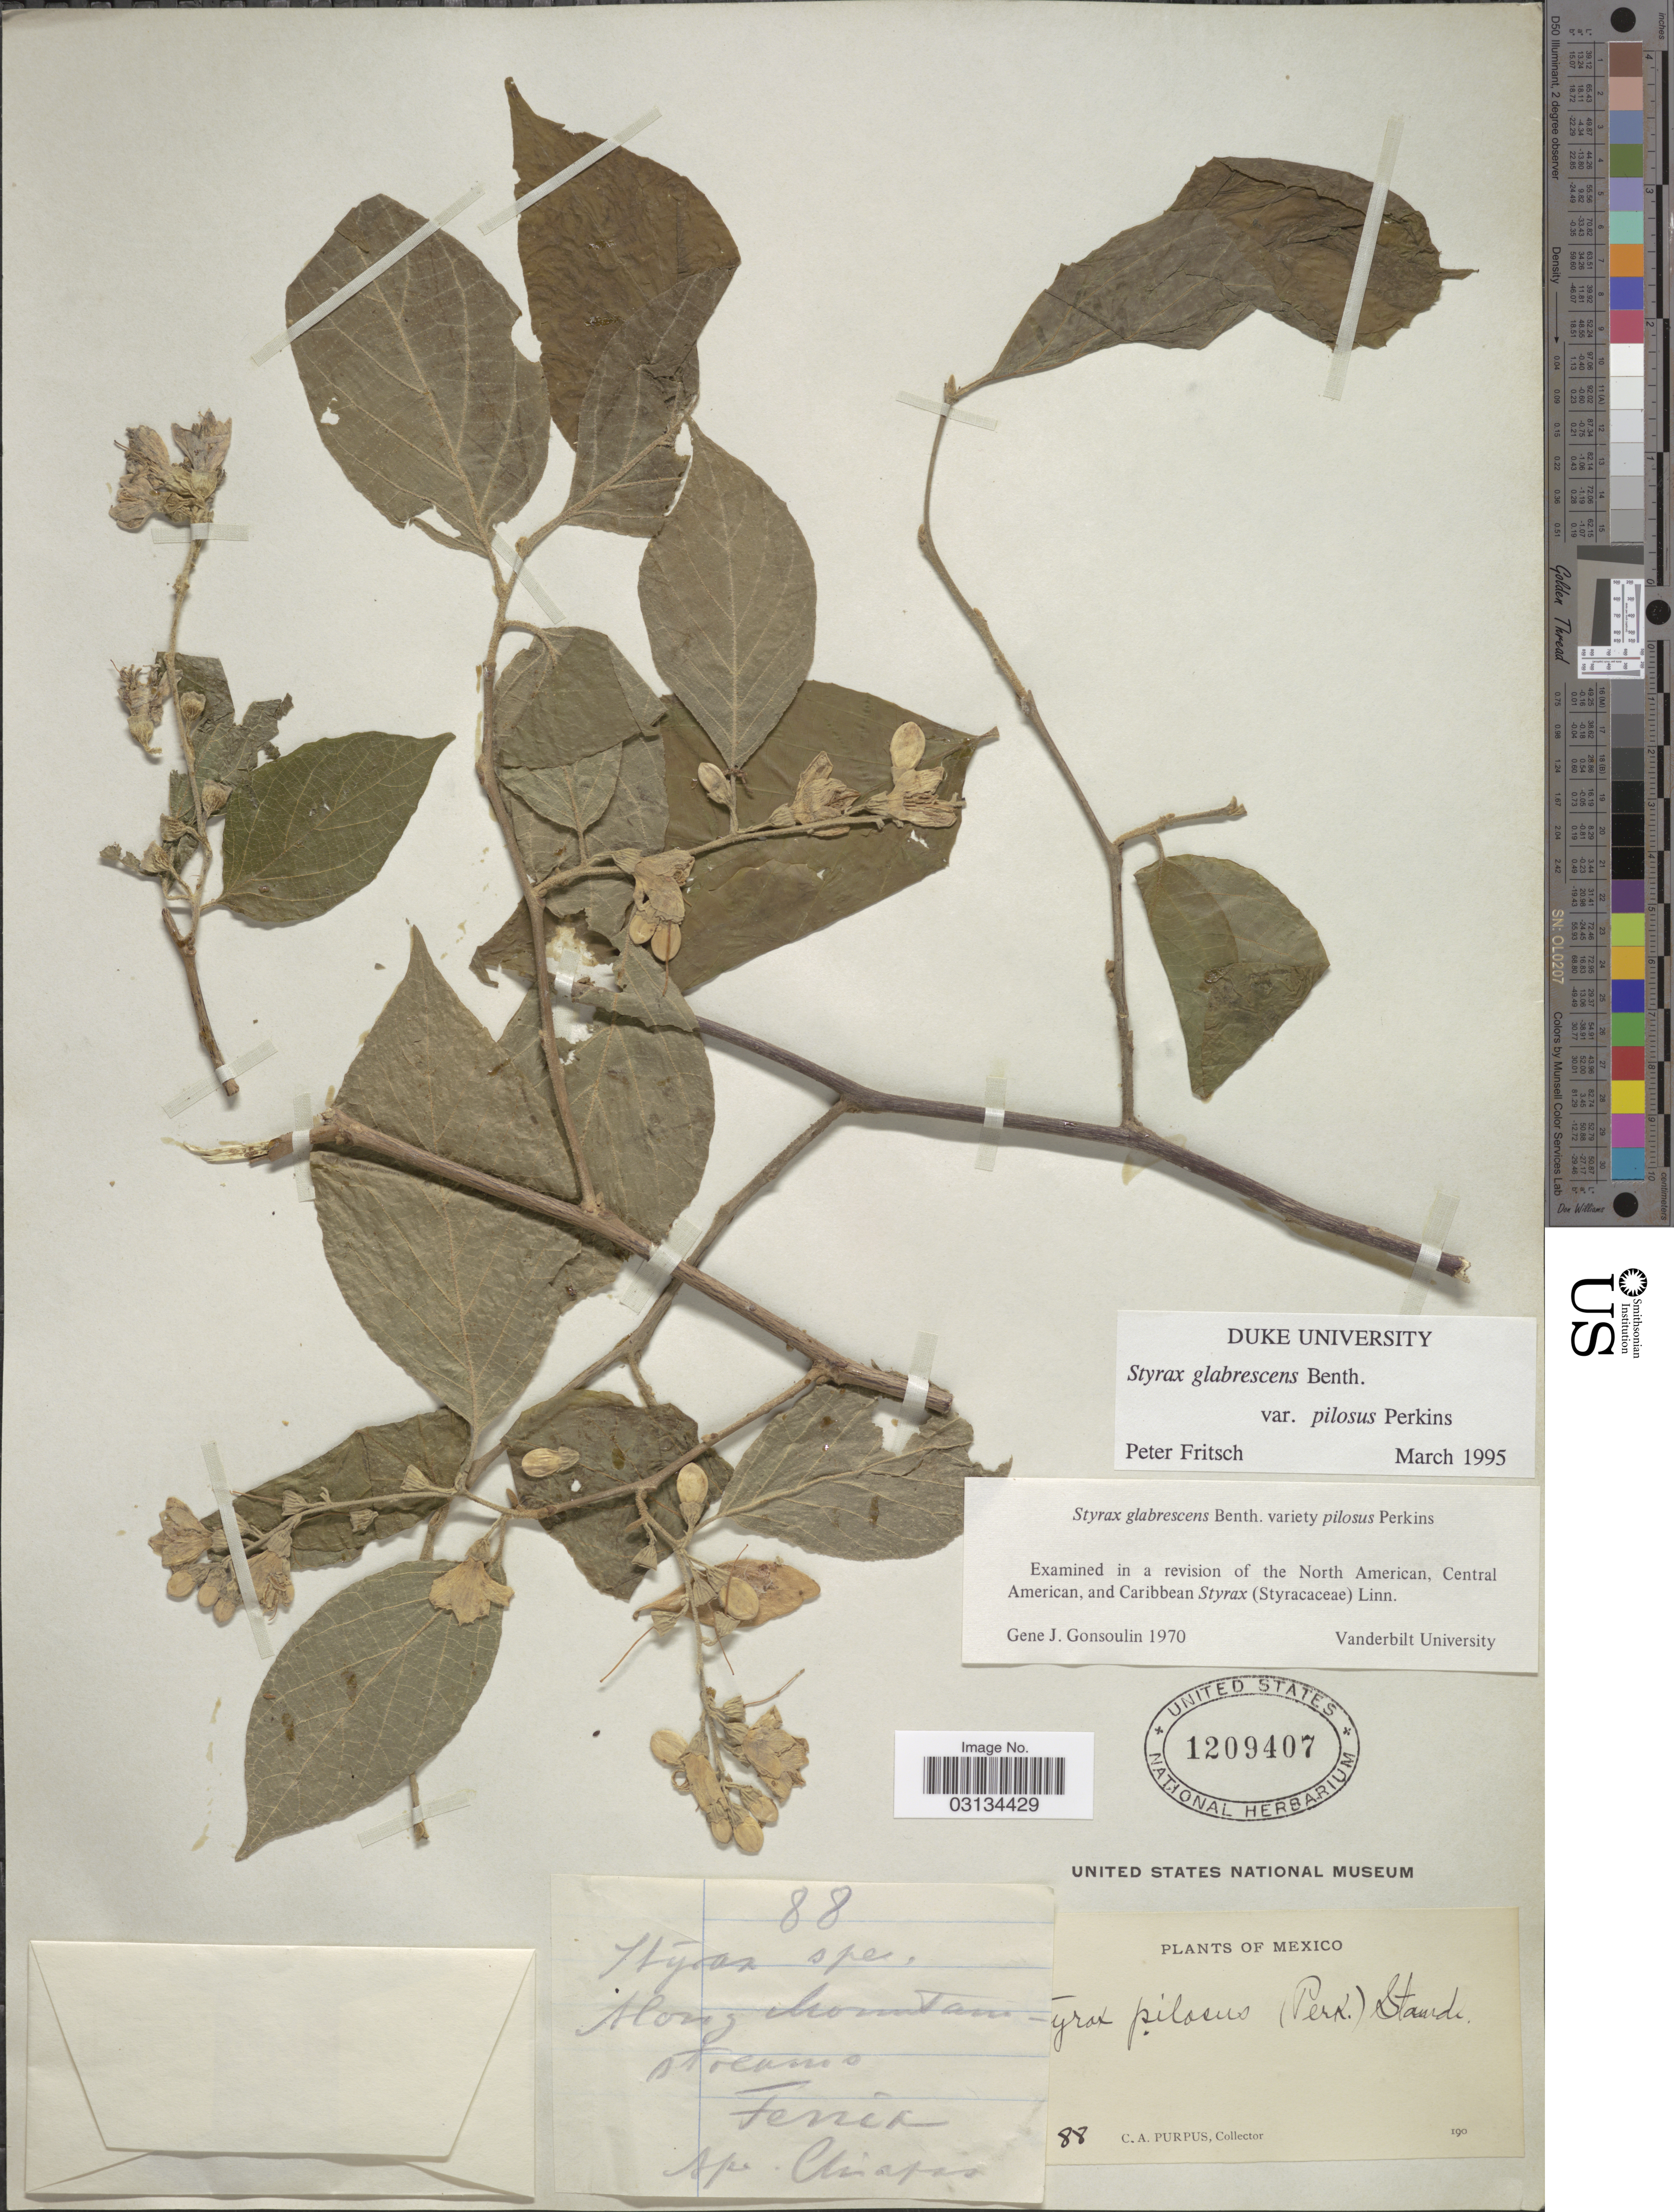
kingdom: Plantae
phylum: Tracheophyta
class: Magnoliopsida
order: Ericales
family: Styracaceae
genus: Styrax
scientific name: Styrax glabrescens var. pilosus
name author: Perkins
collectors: C. A. Purpus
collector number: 88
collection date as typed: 190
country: Mexico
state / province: Chiapas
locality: Along Mountain Stocanio Fenis st. Chiapas.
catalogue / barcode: US 1209407